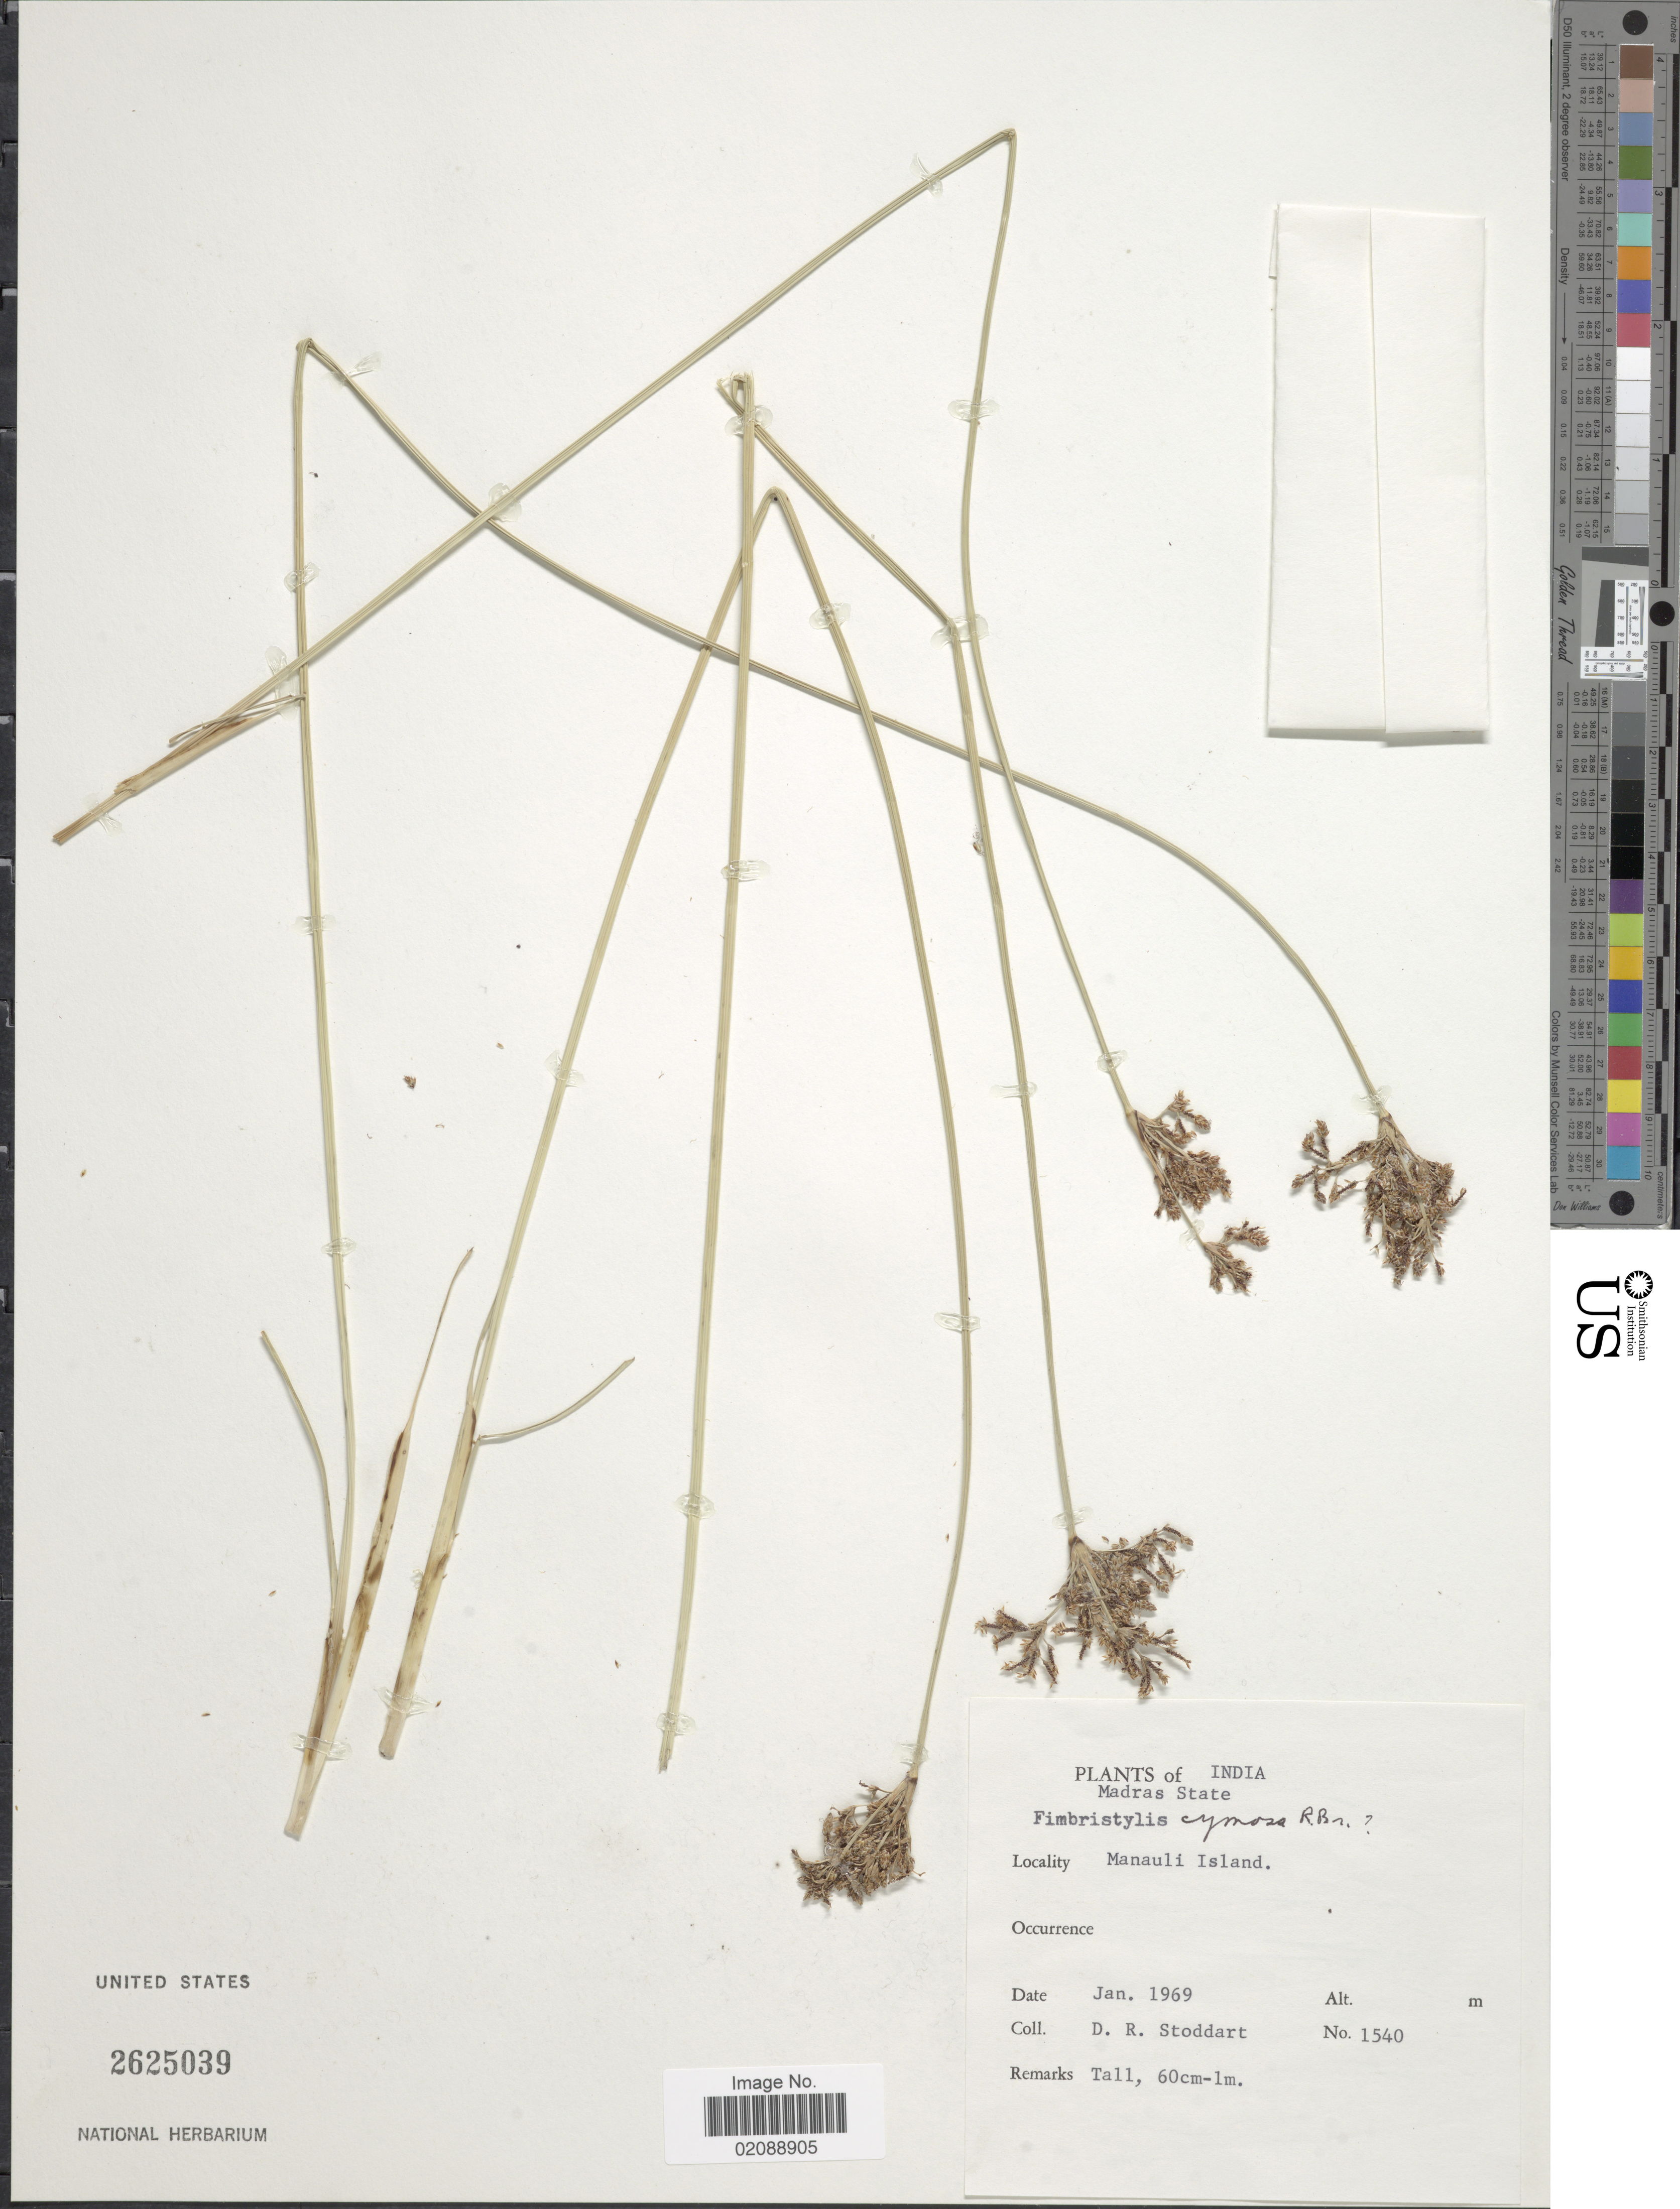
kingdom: Plantae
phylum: Tracheophyta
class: Liliopsida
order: Poales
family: Cyperaceae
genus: Fimbristylis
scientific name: Fimbristylis cymosa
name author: R. Br.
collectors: D. R. Stoddart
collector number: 1540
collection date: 1969-01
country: India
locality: Madras State, Manauli Island.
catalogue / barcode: US 2625039